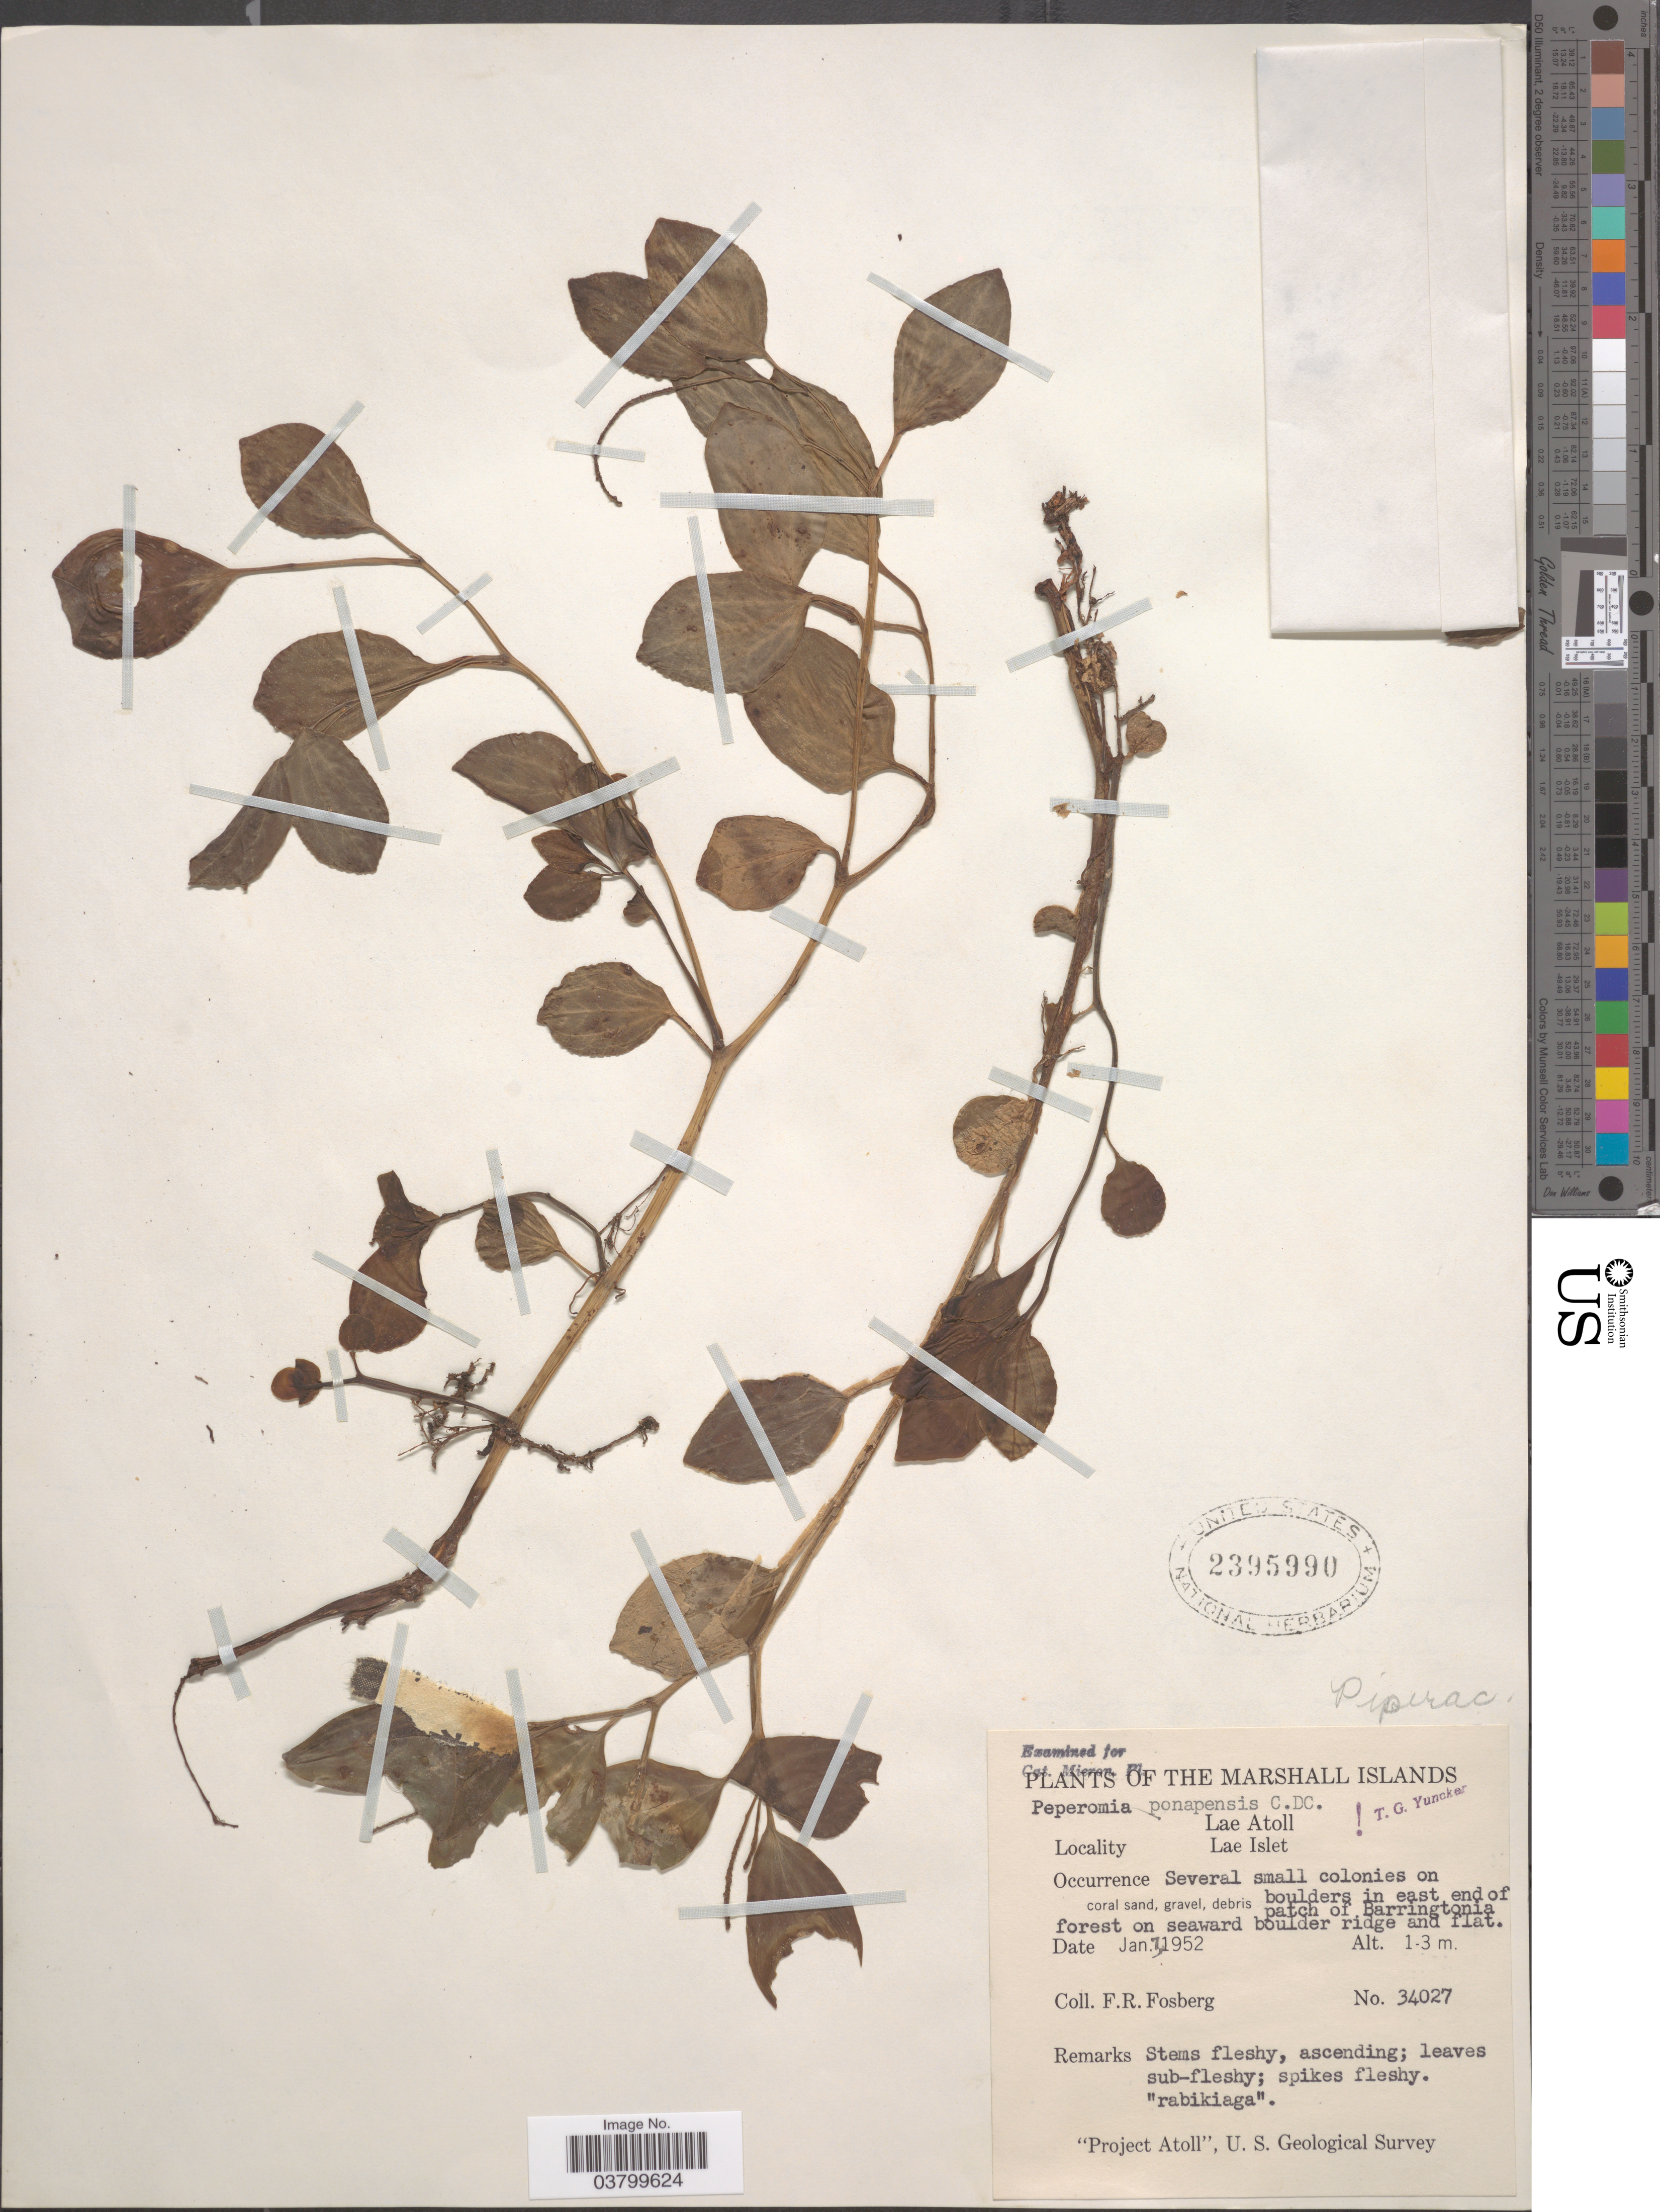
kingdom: Plantae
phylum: Tracheophyta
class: Magnoliopsida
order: Piperales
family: Piperaceae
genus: Peperomia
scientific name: Peperomia ponapensis var. ponapensis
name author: C. DC.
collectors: F. R. Fosberg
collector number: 34027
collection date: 1952-01-07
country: Marshall Islands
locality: Lae Atoll. Lae Islet. On boulders in east end of patch of Barringtonia forest on seaward boulder ridge and flat.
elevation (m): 1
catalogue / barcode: US 2395990